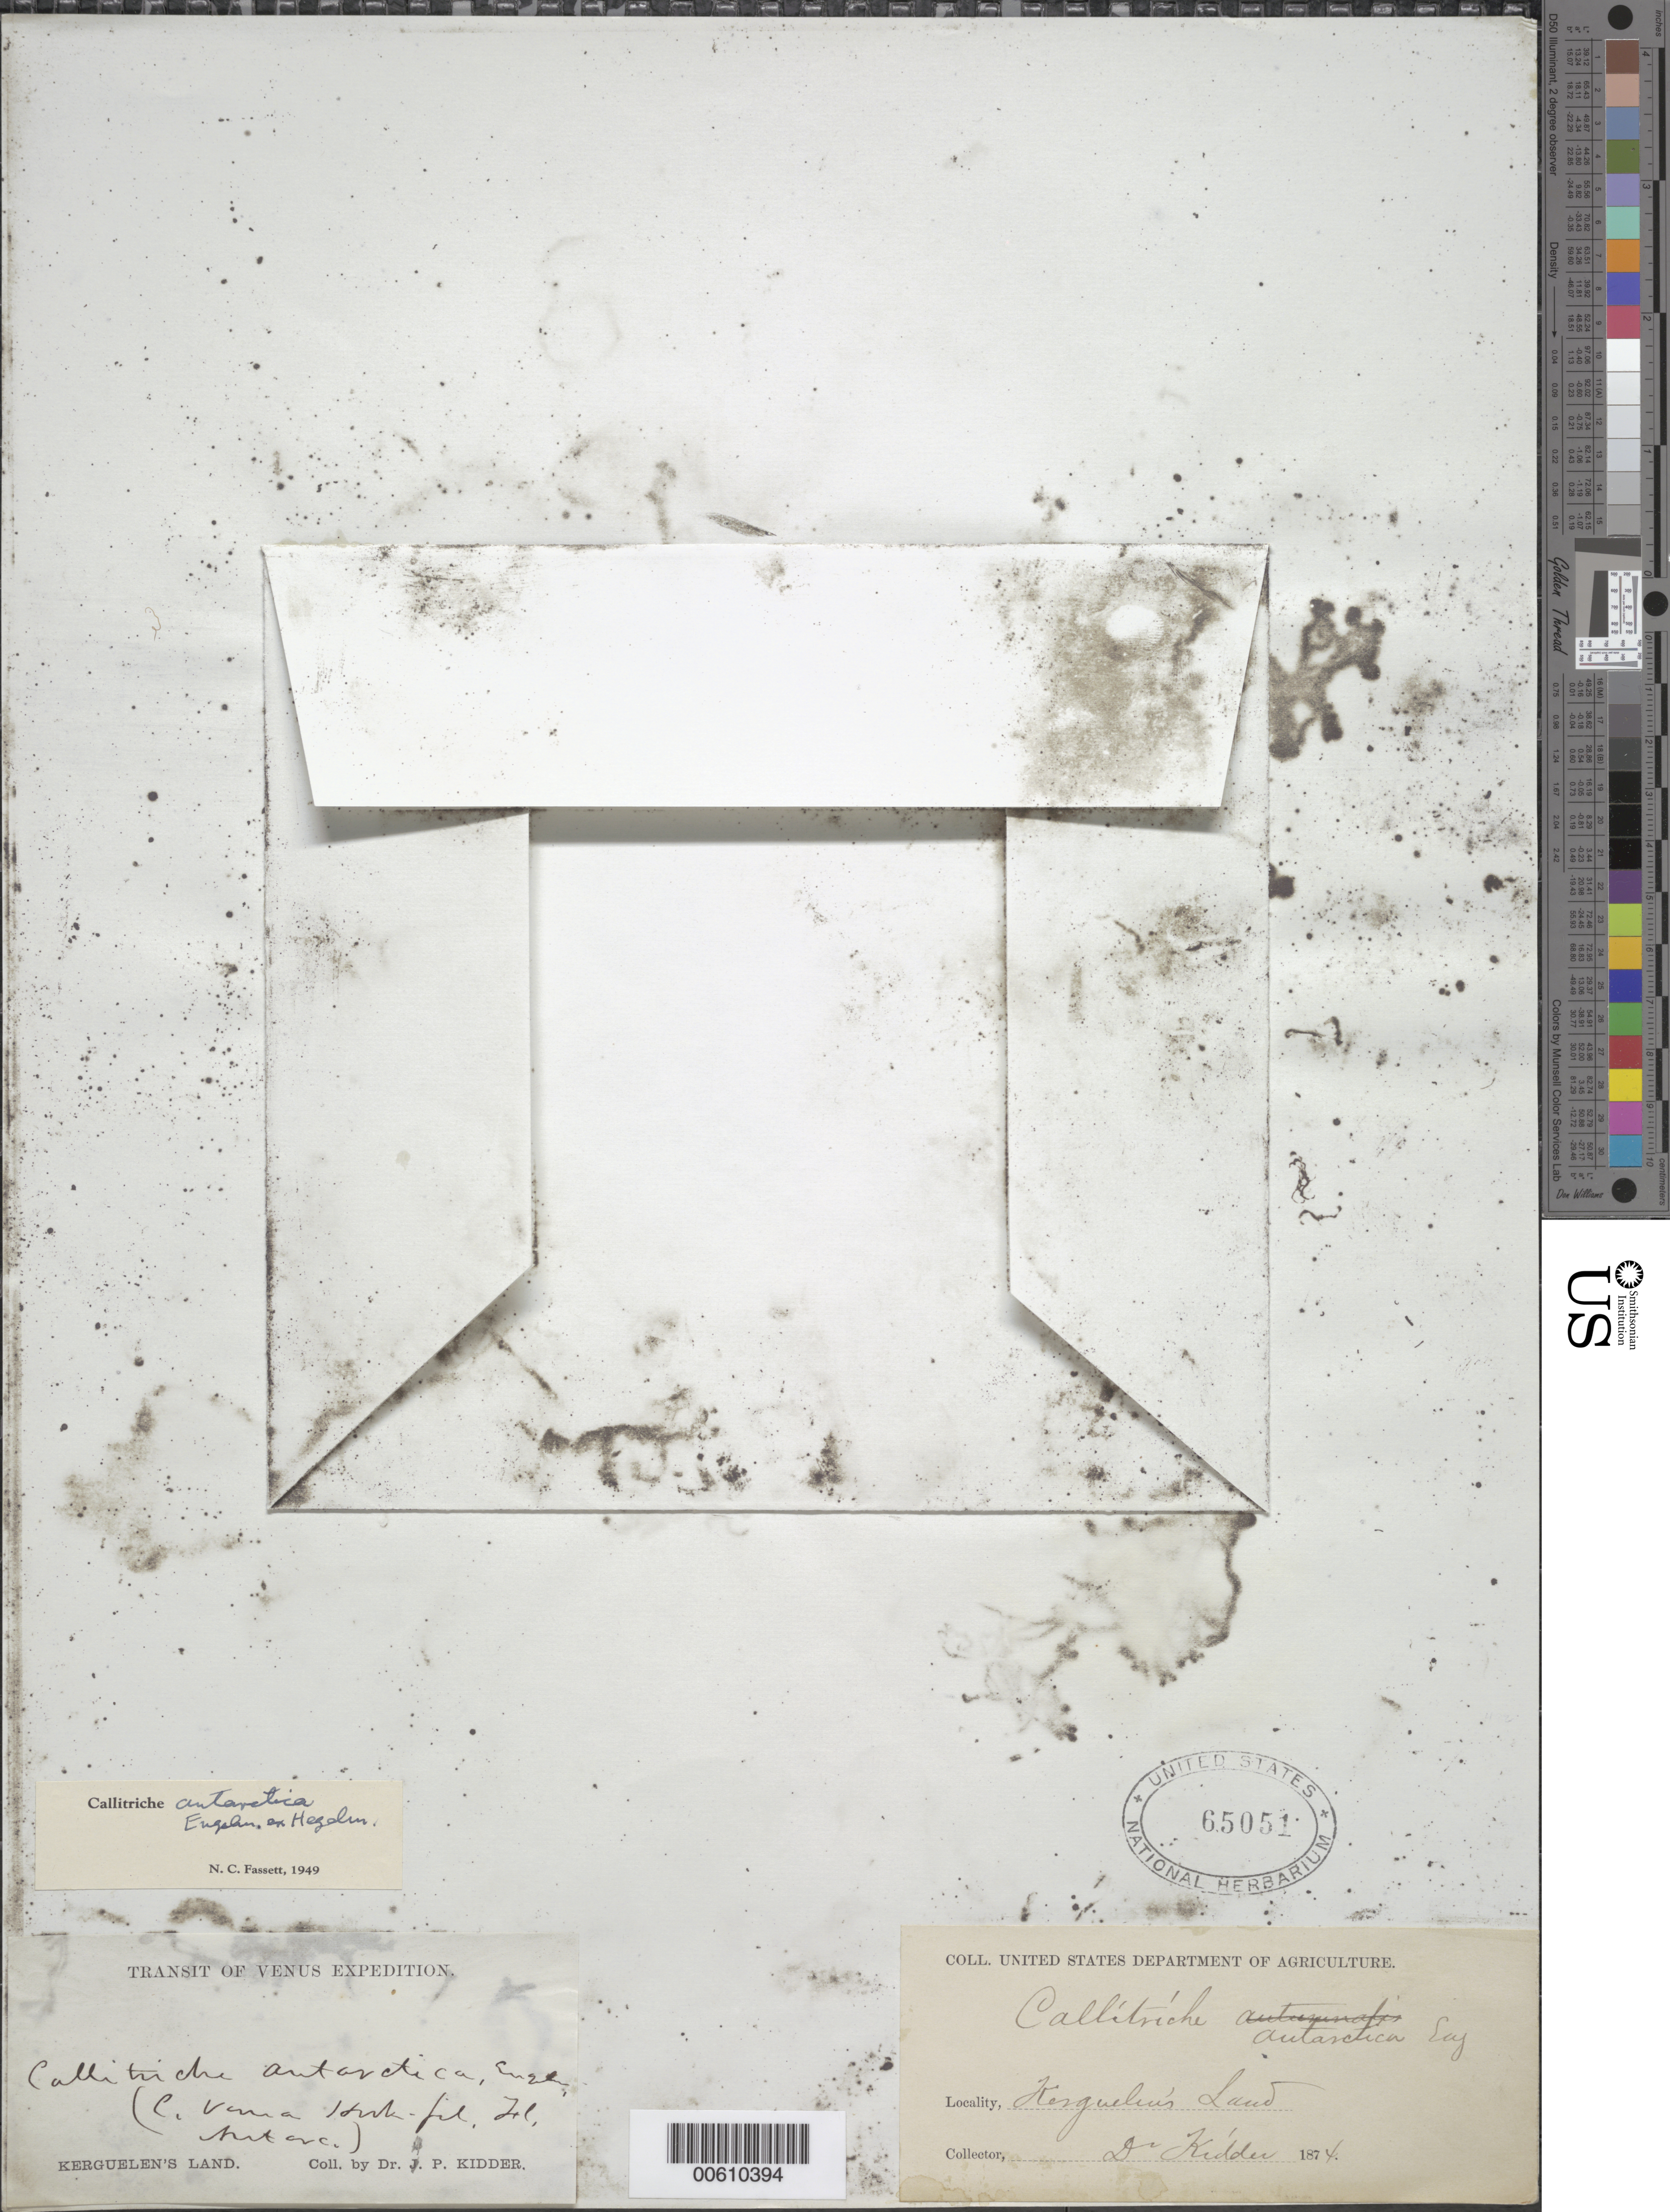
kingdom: Plantae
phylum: Tracheophyta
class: Magnoliopsida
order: Lamiales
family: Plantaginaceae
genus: Callitriche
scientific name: Callitriche antarctica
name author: Engelm.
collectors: H. Kidder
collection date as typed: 1874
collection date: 1874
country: French Southern Territories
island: Kerguelen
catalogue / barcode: US 65051